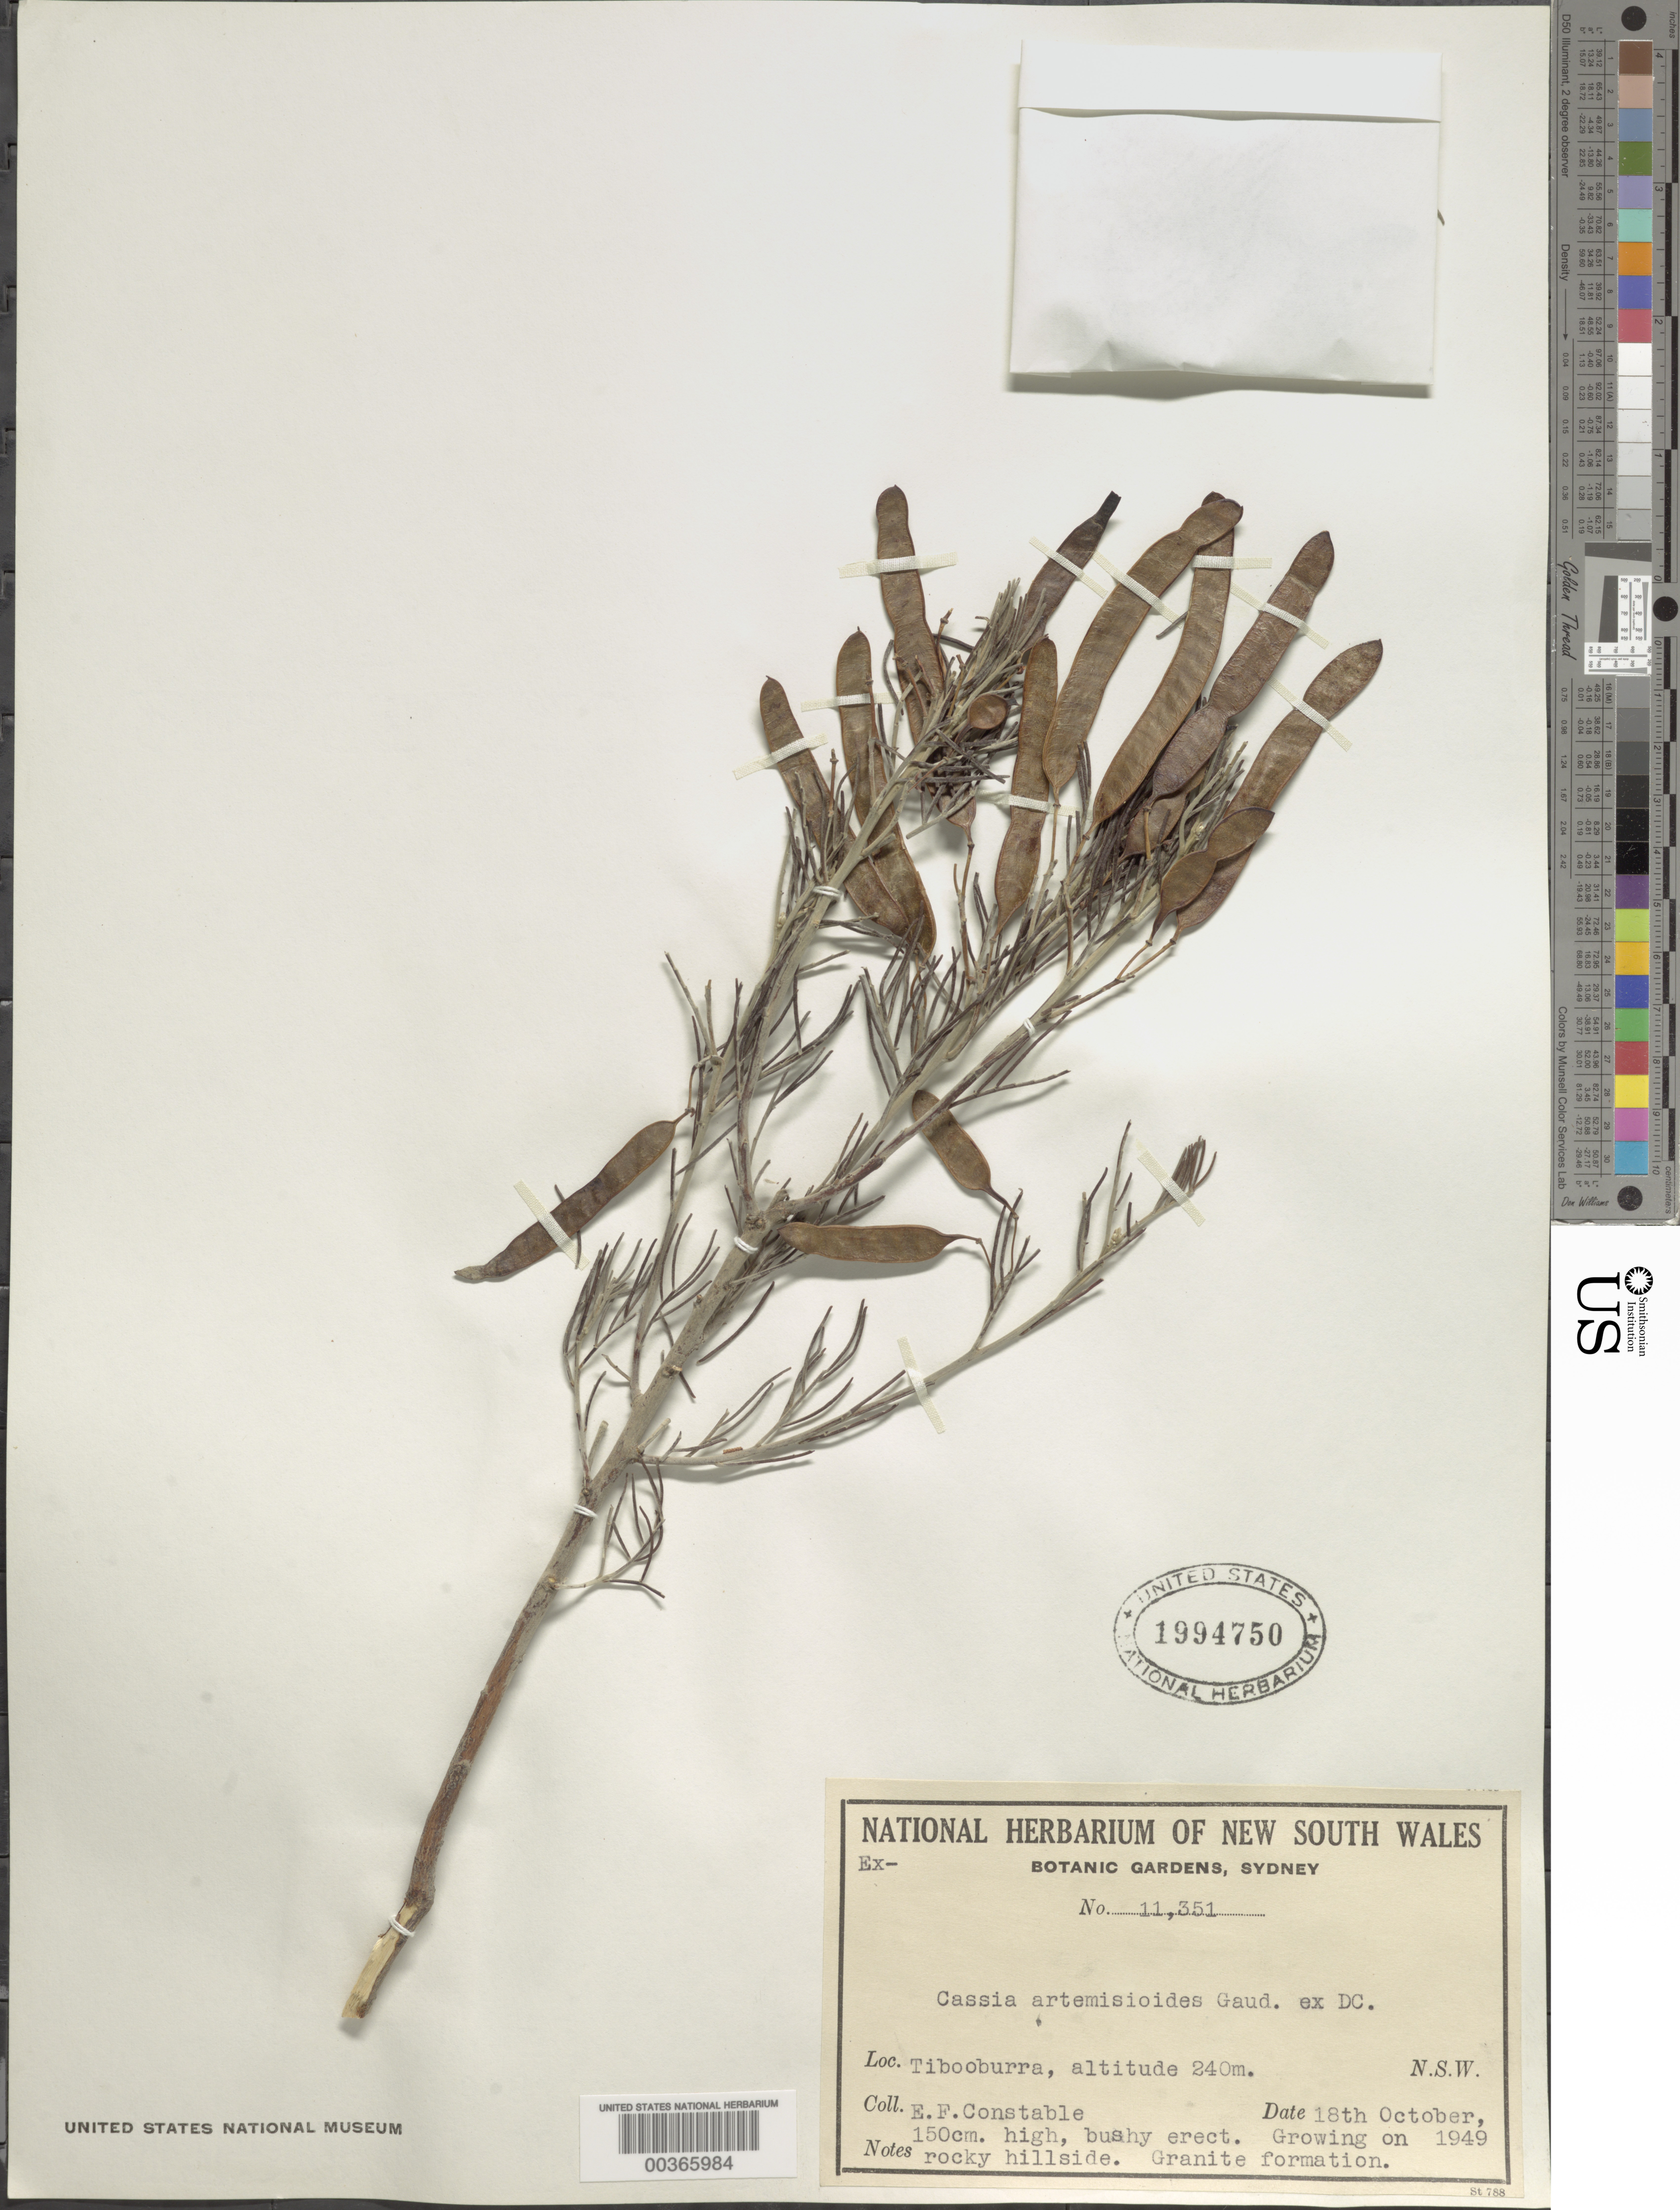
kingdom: Plantae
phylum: Tracheophyta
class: Magnoliopsida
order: Fabales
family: Fabaceae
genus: Senna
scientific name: Senna artemisioides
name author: (Gaudich. ex DC.) Randell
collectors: E. F. Constable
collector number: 11351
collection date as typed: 18 Oct 1949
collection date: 1949-10-18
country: Australia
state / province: New South Wales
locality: Tibooburra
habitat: Rocky hillside; granite formation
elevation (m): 240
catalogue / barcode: US 1994750